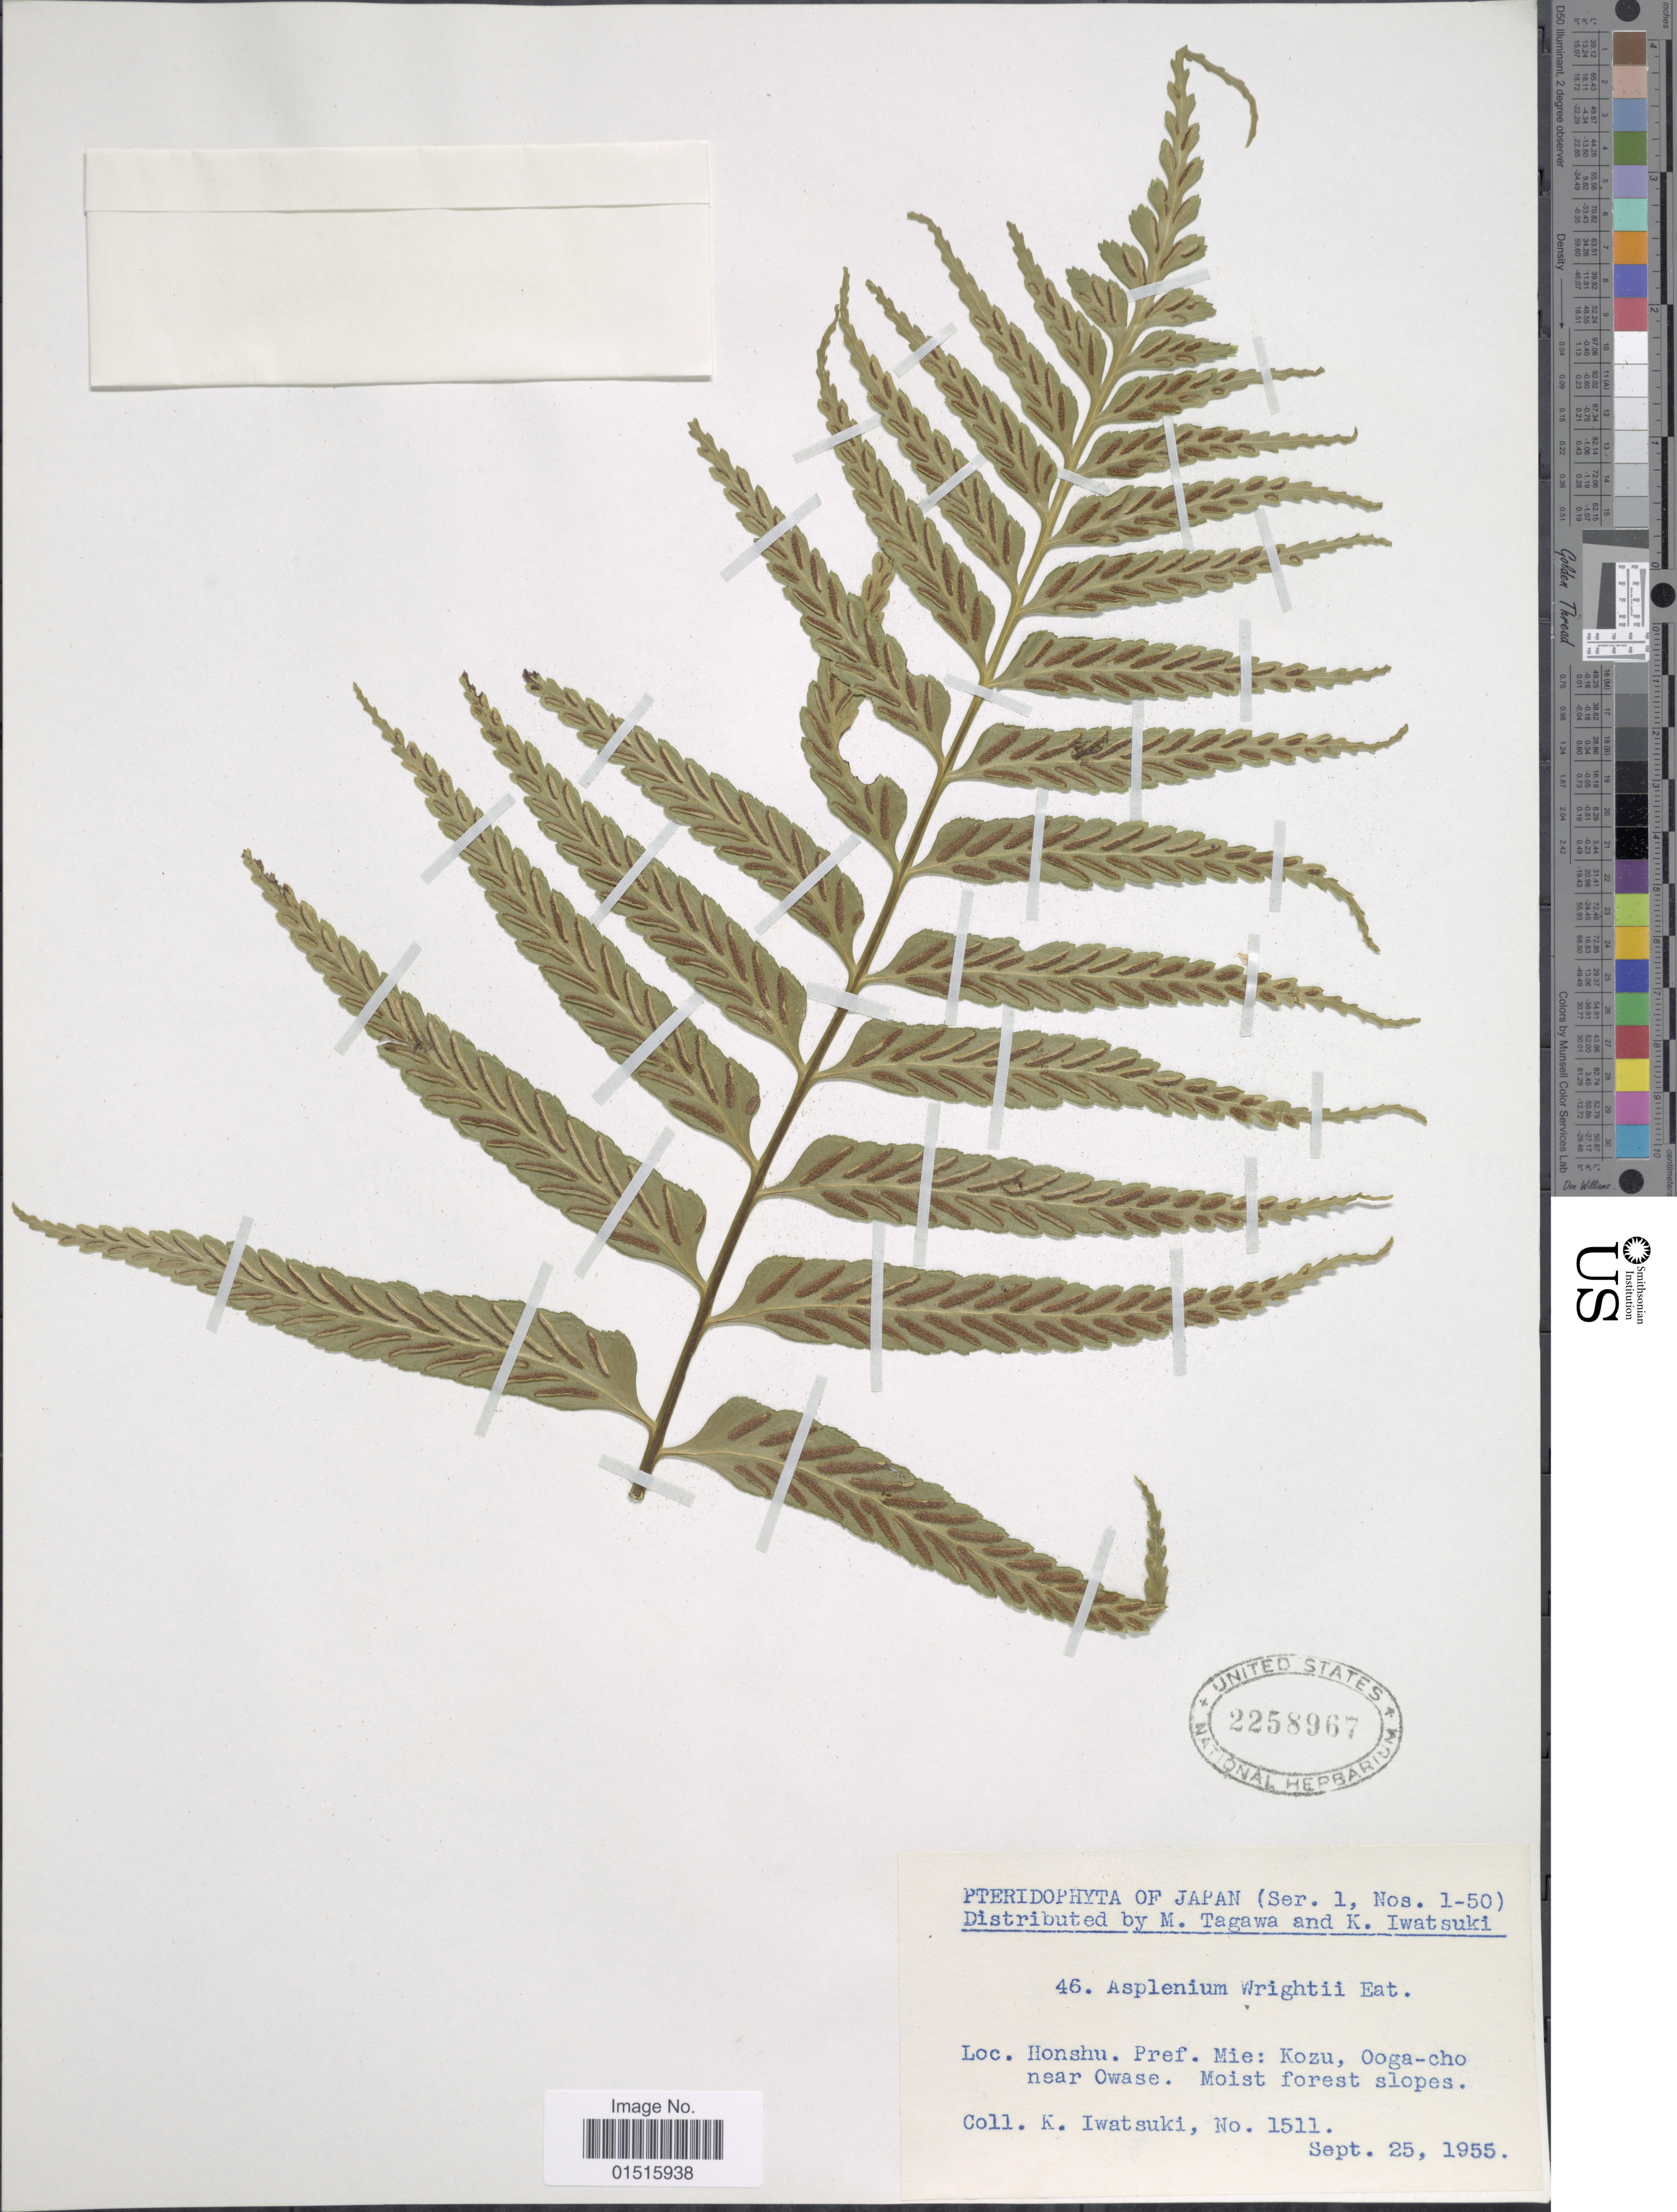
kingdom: Plantae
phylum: Tracheophyta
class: Polypodiopsida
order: Polypodiales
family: Aspleniaceae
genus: Asplenium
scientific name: Asplenium wrightii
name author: D.C. Eaton ex Hook.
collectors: K. Iwatsuki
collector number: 1511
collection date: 1955-09-25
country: Japan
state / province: Mie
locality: Honshu. Pref. Mie: Kozu, ooga-cho near Owase.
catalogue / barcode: US 2258967